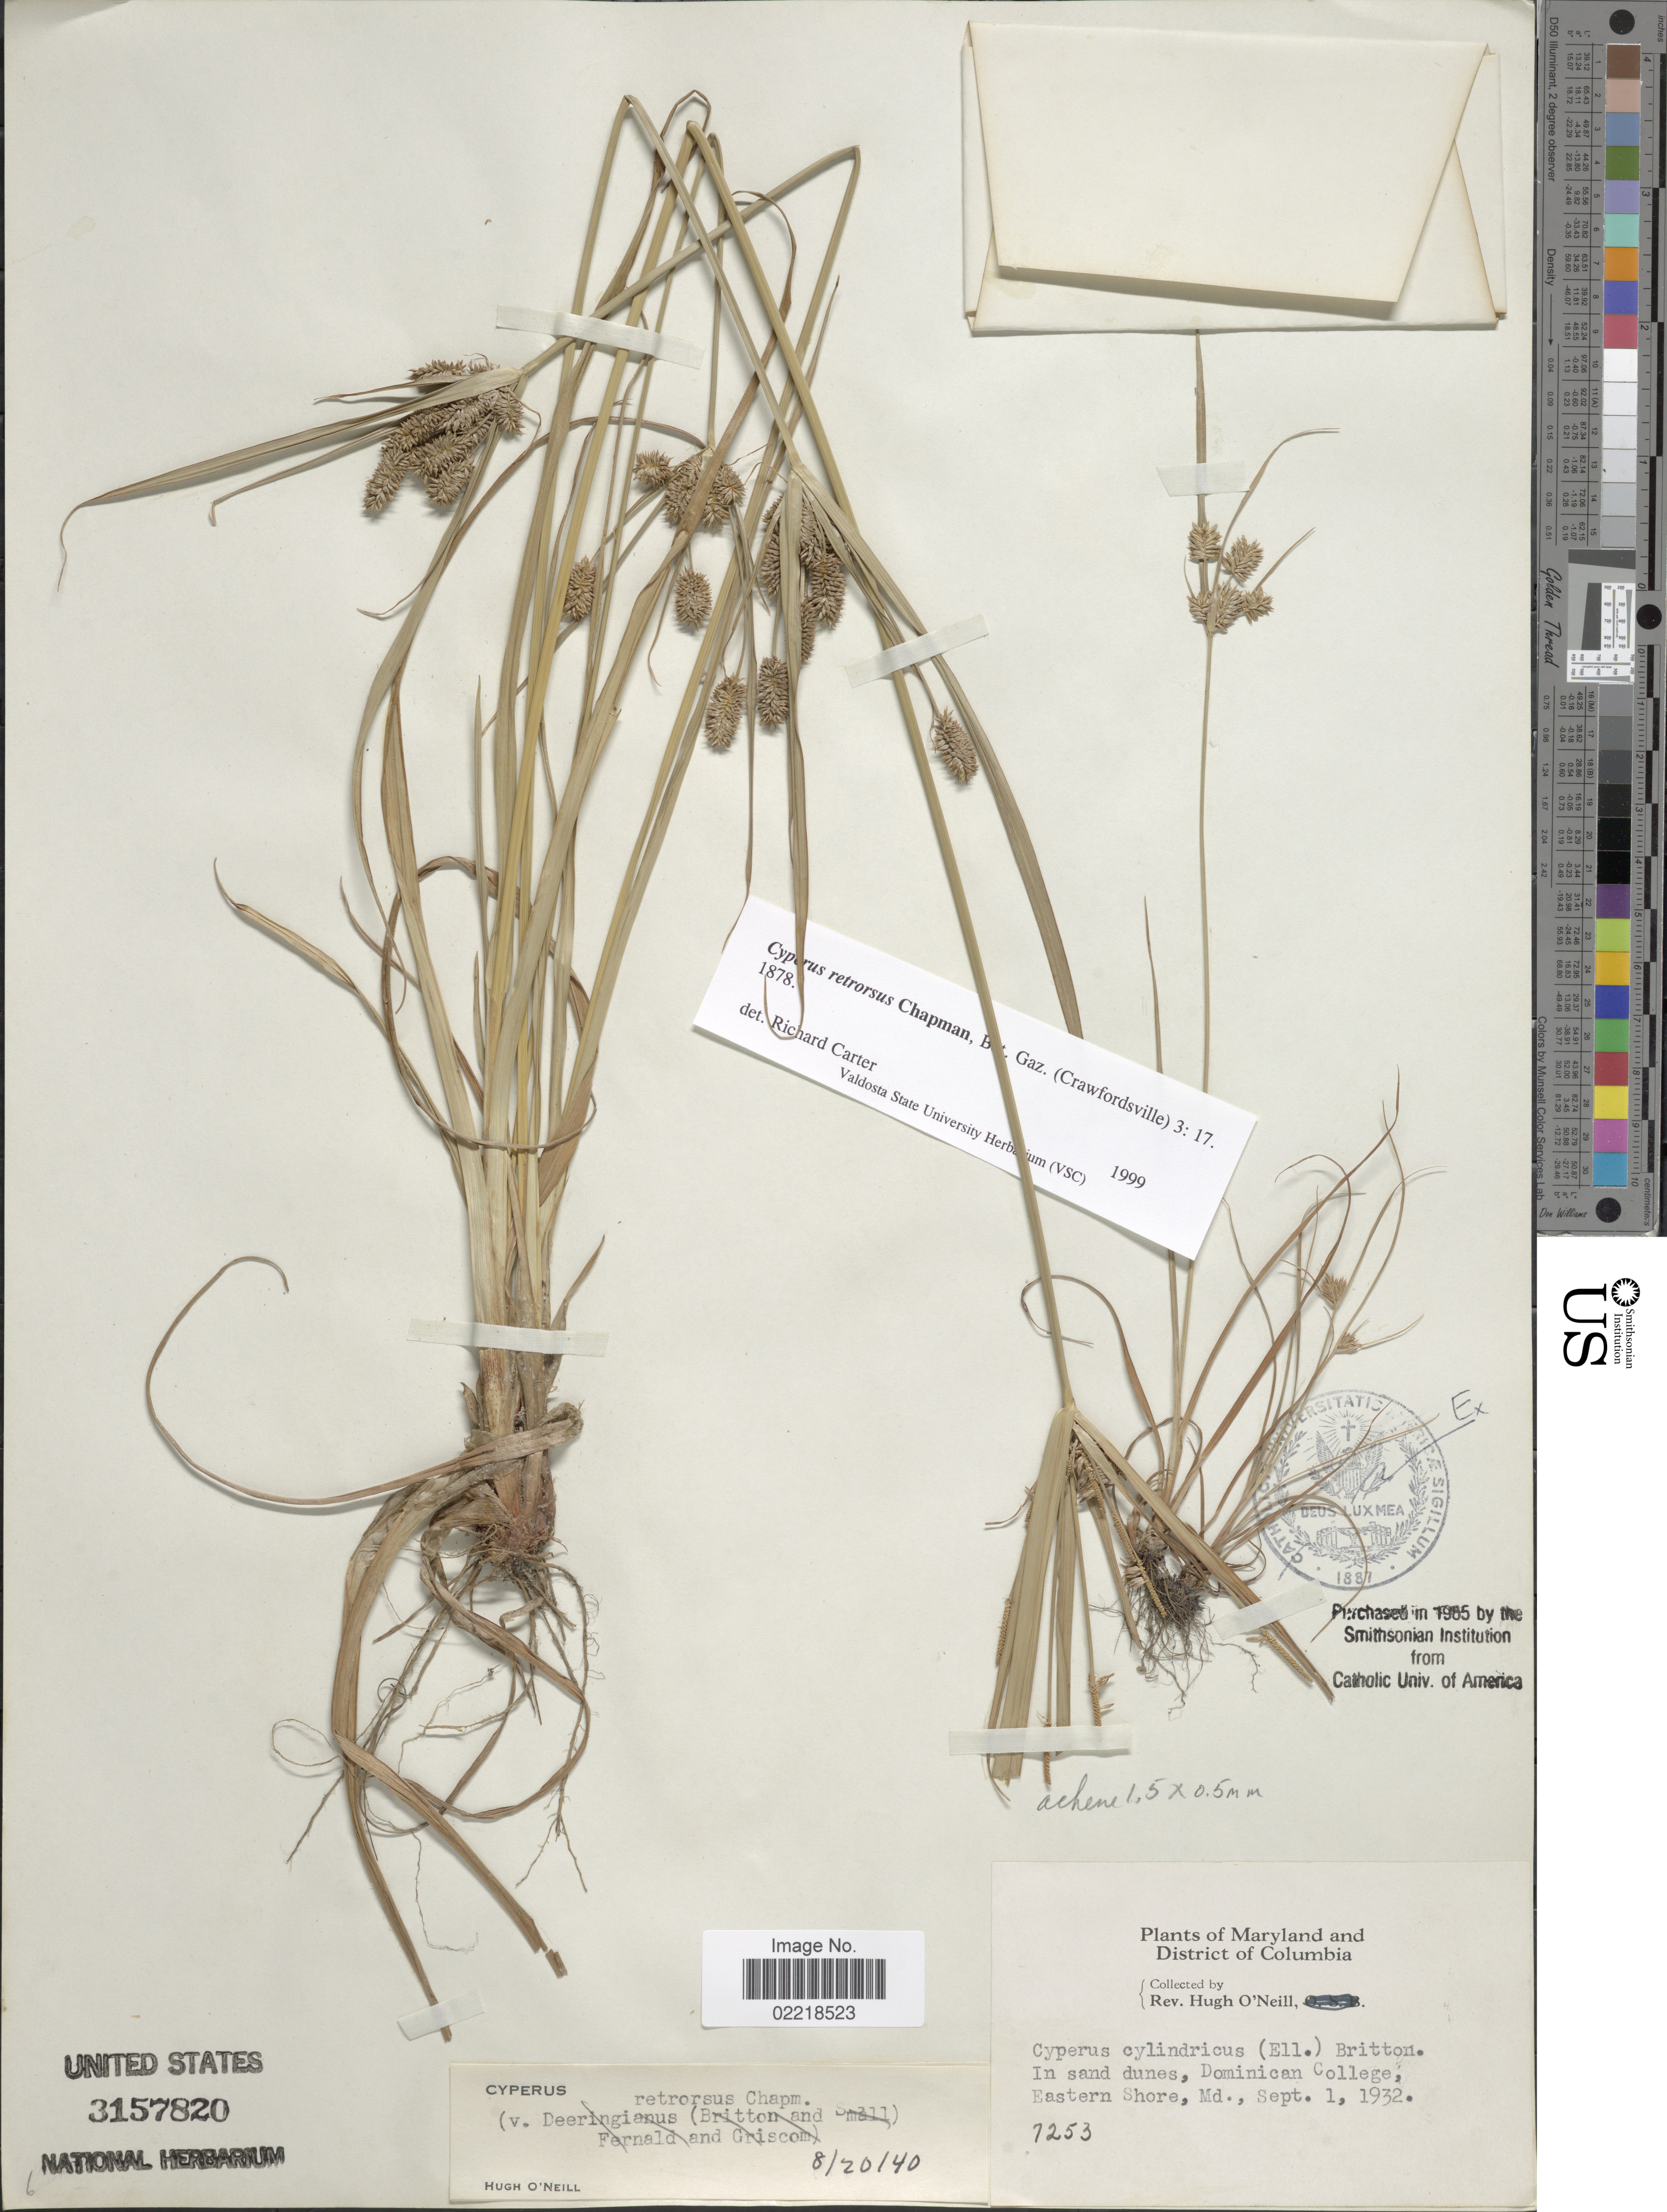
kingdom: Plantae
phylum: Tracheophyta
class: Liliopsida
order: Poales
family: Cyperaceae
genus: Cyperus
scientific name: Cyperus retrorsus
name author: Chapm.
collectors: H. O'Neill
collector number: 7253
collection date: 1932-09-01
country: United States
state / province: Maryland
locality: District of Columbia, in sand dunes, Dominican College, Eastern Shore, Md.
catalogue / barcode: US 3157820